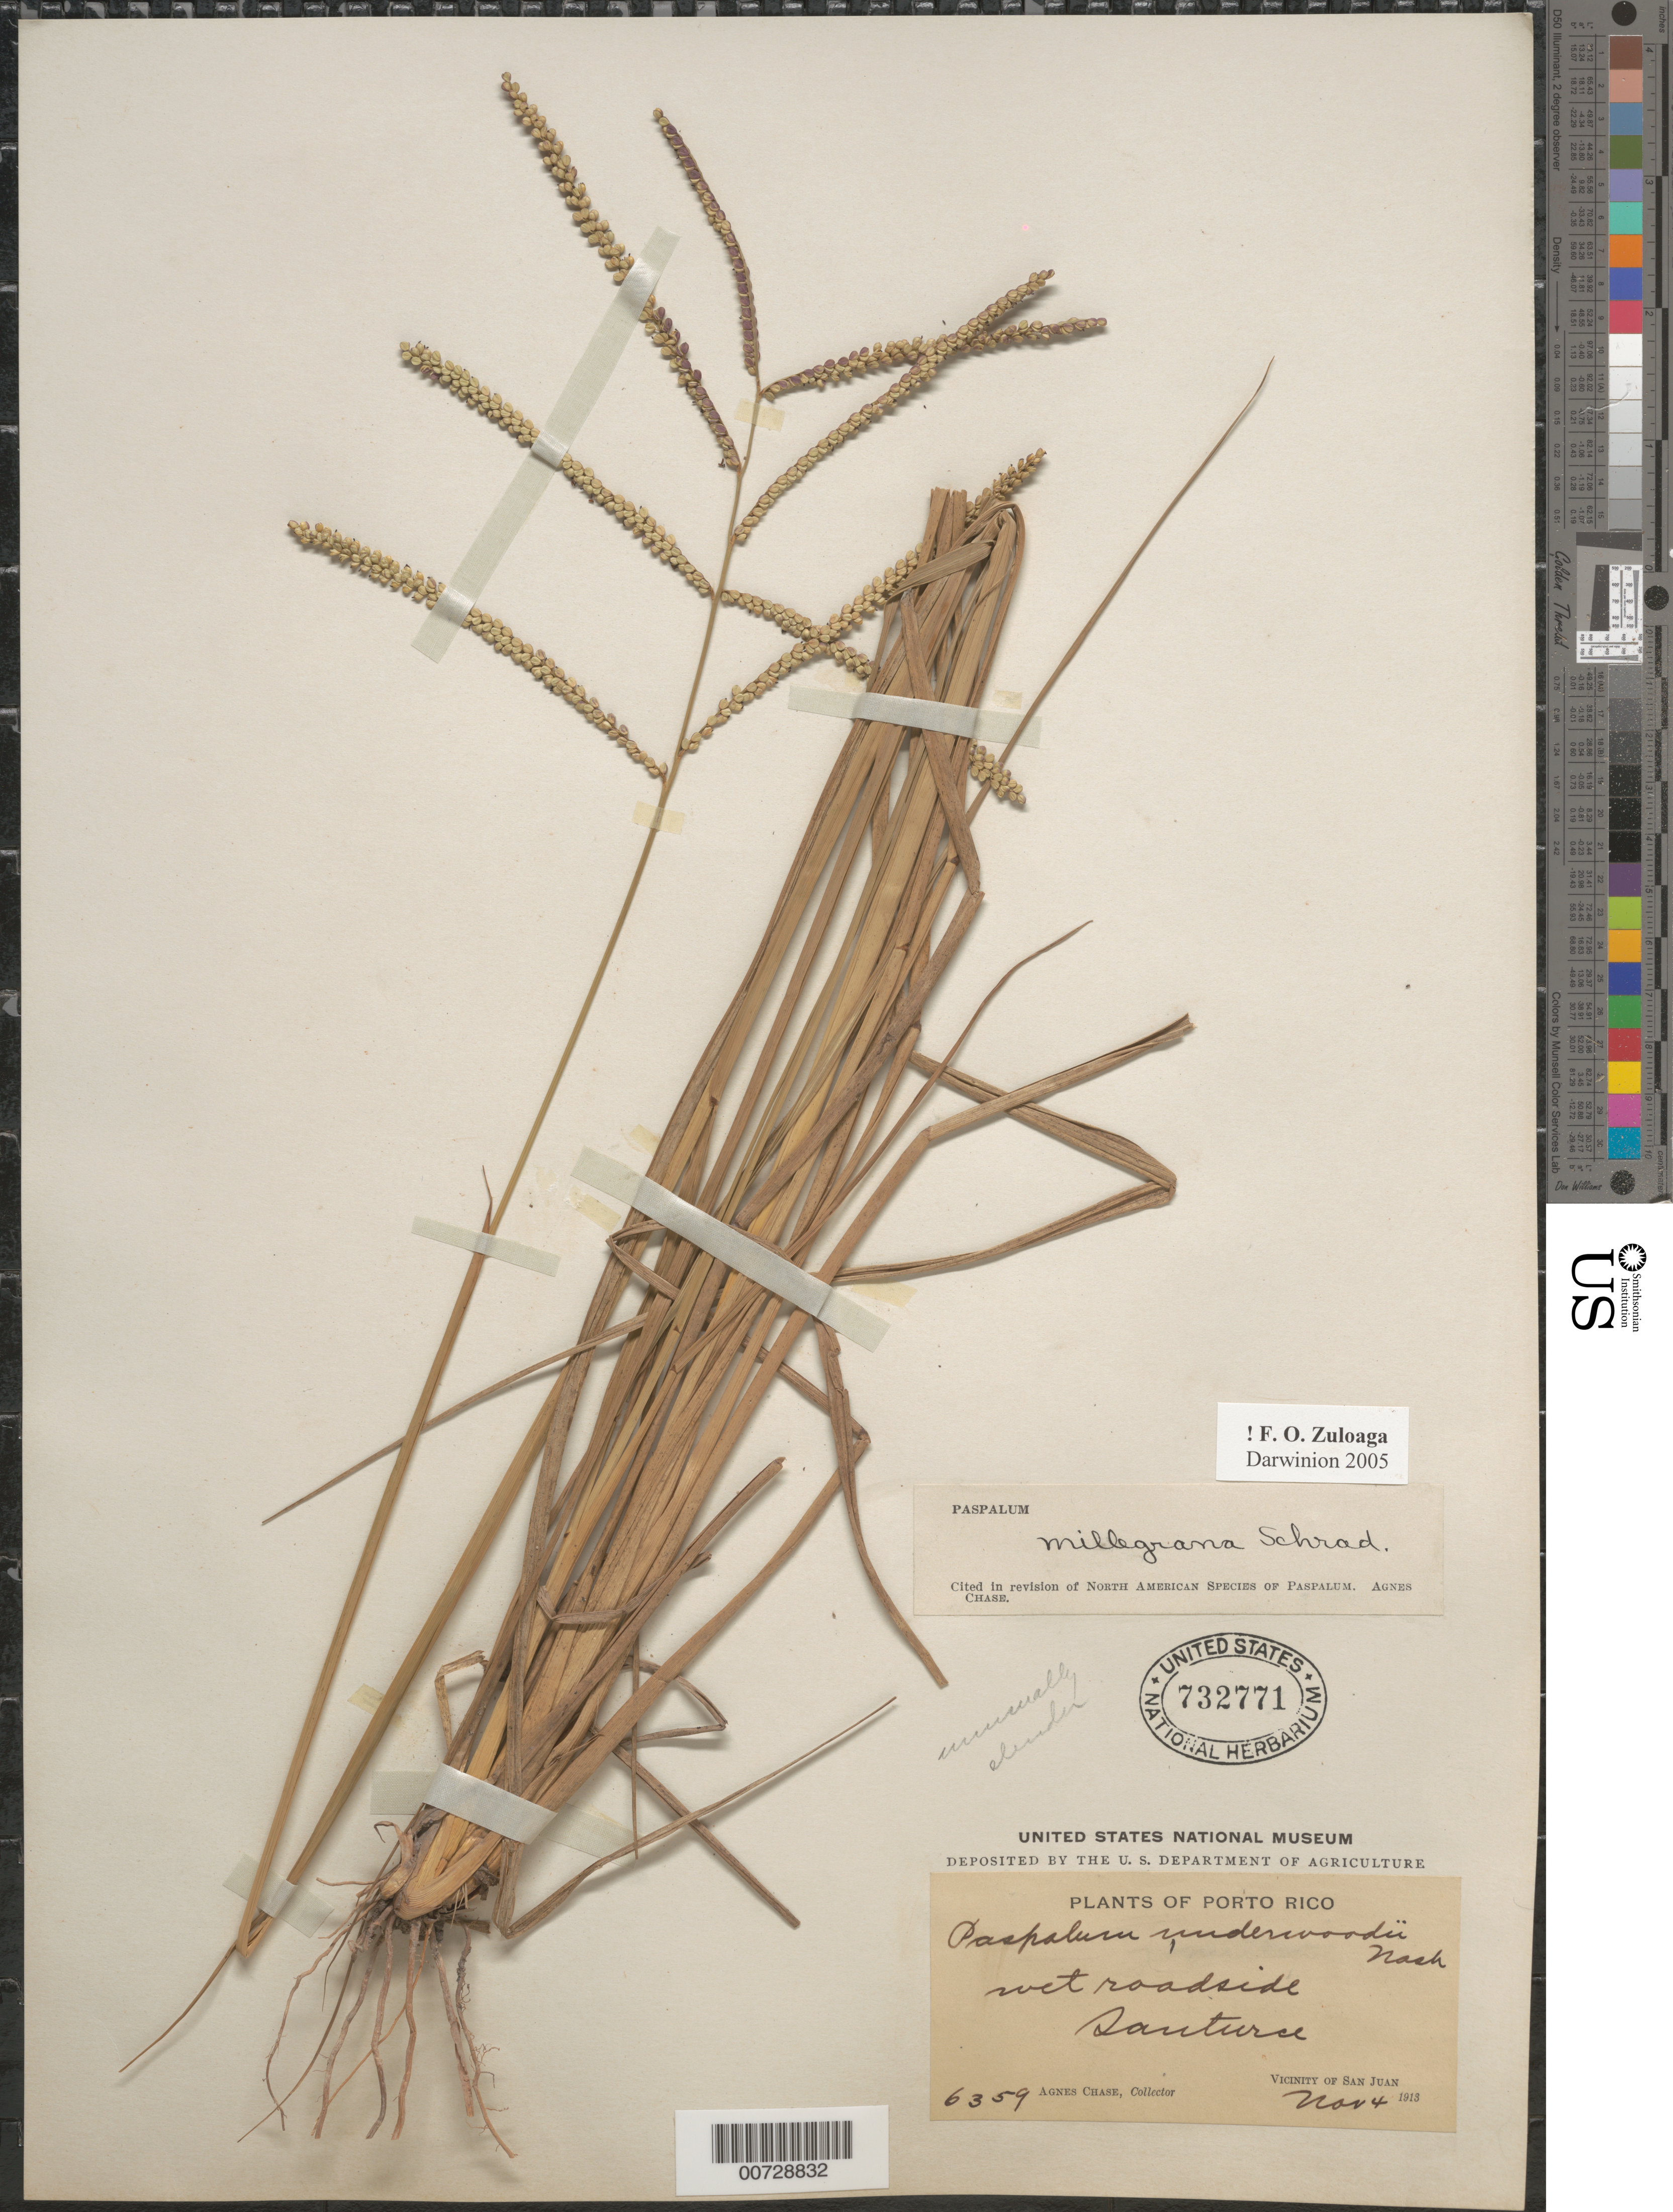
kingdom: Plantae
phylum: Tracheophyta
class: Liliopsida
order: Poales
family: Poaceae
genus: Paspalum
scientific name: Paspalum millegrana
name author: Schrad.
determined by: Chase, [M.] Agnes, (US)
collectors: A. Chase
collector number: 6359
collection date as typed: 04 Nov 1913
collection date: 1913-11-04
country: Puerto Rico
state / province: San Juan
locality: San Juan, vic of: Santurce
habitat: Wet roadside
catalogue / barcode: US 732771